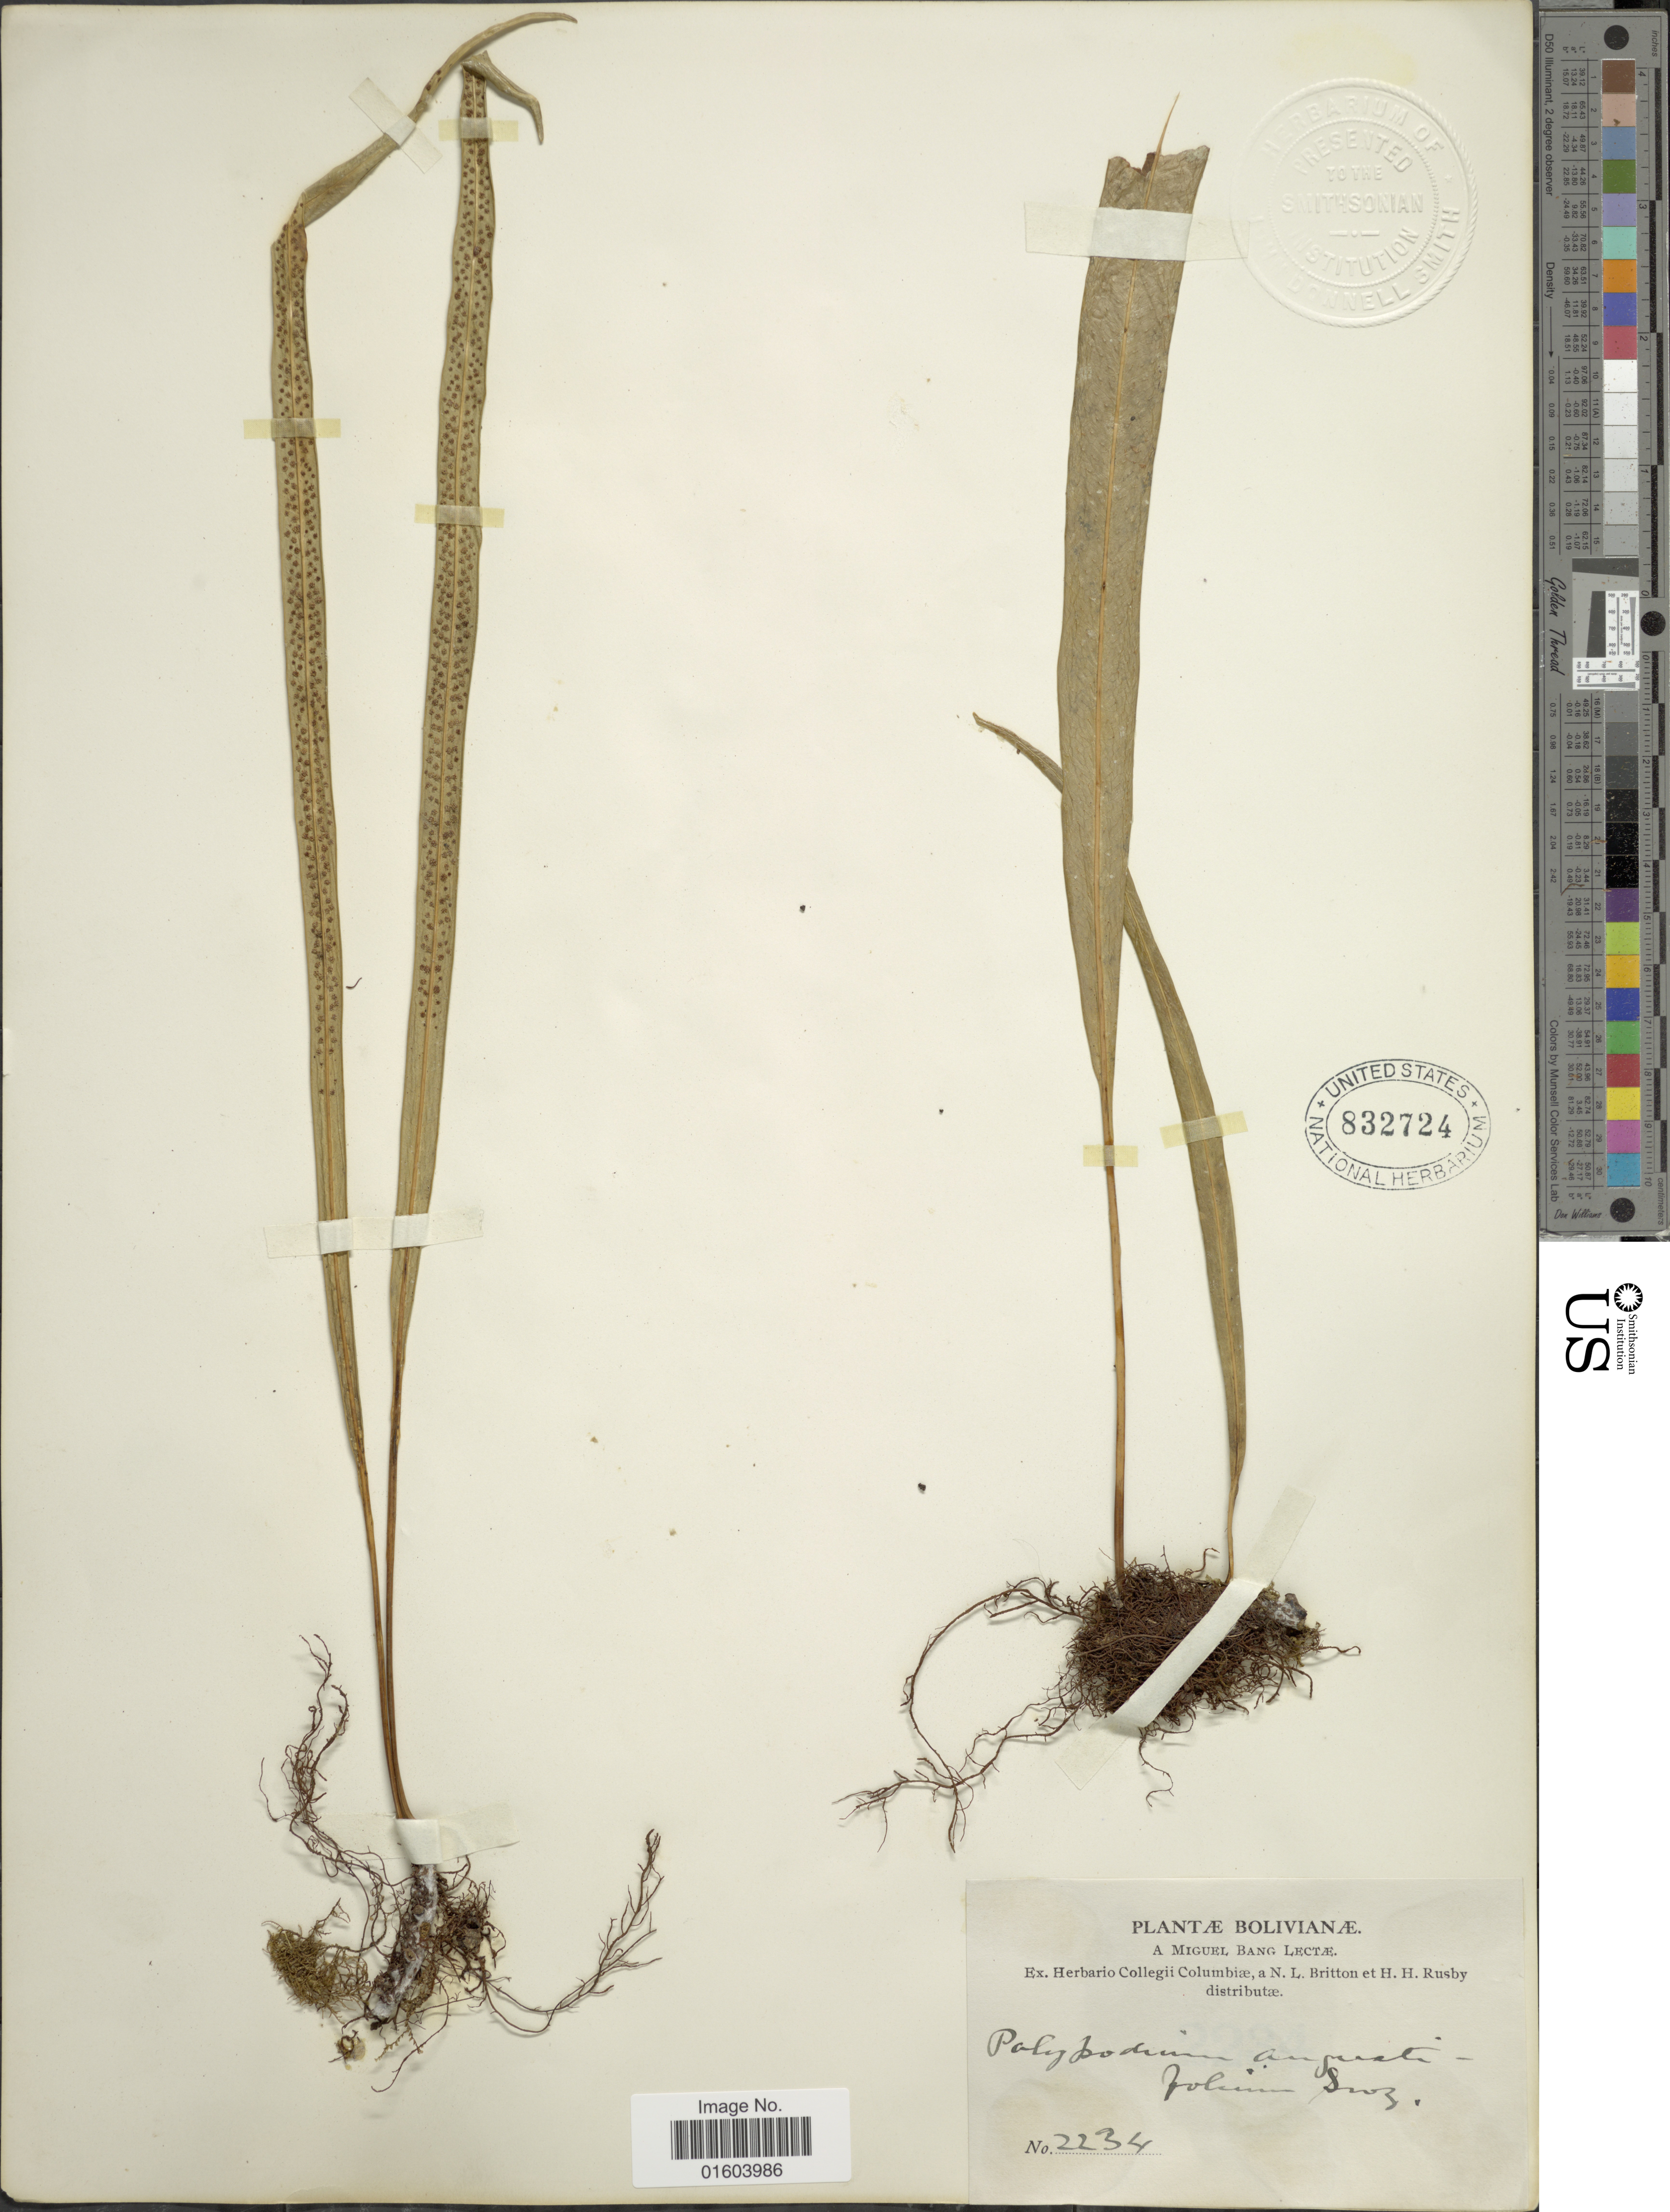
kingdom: Plantae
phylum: Tracheophyta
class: Polypodiopsida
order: Polypodiales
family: Polypodiaceae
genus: Campyloneurum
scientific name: Campyloneurum angustifolium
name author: (Sw.) Fée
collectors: M. Bang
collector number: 2234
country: Bolivia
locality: Bolivianae.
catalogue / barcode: US 832724